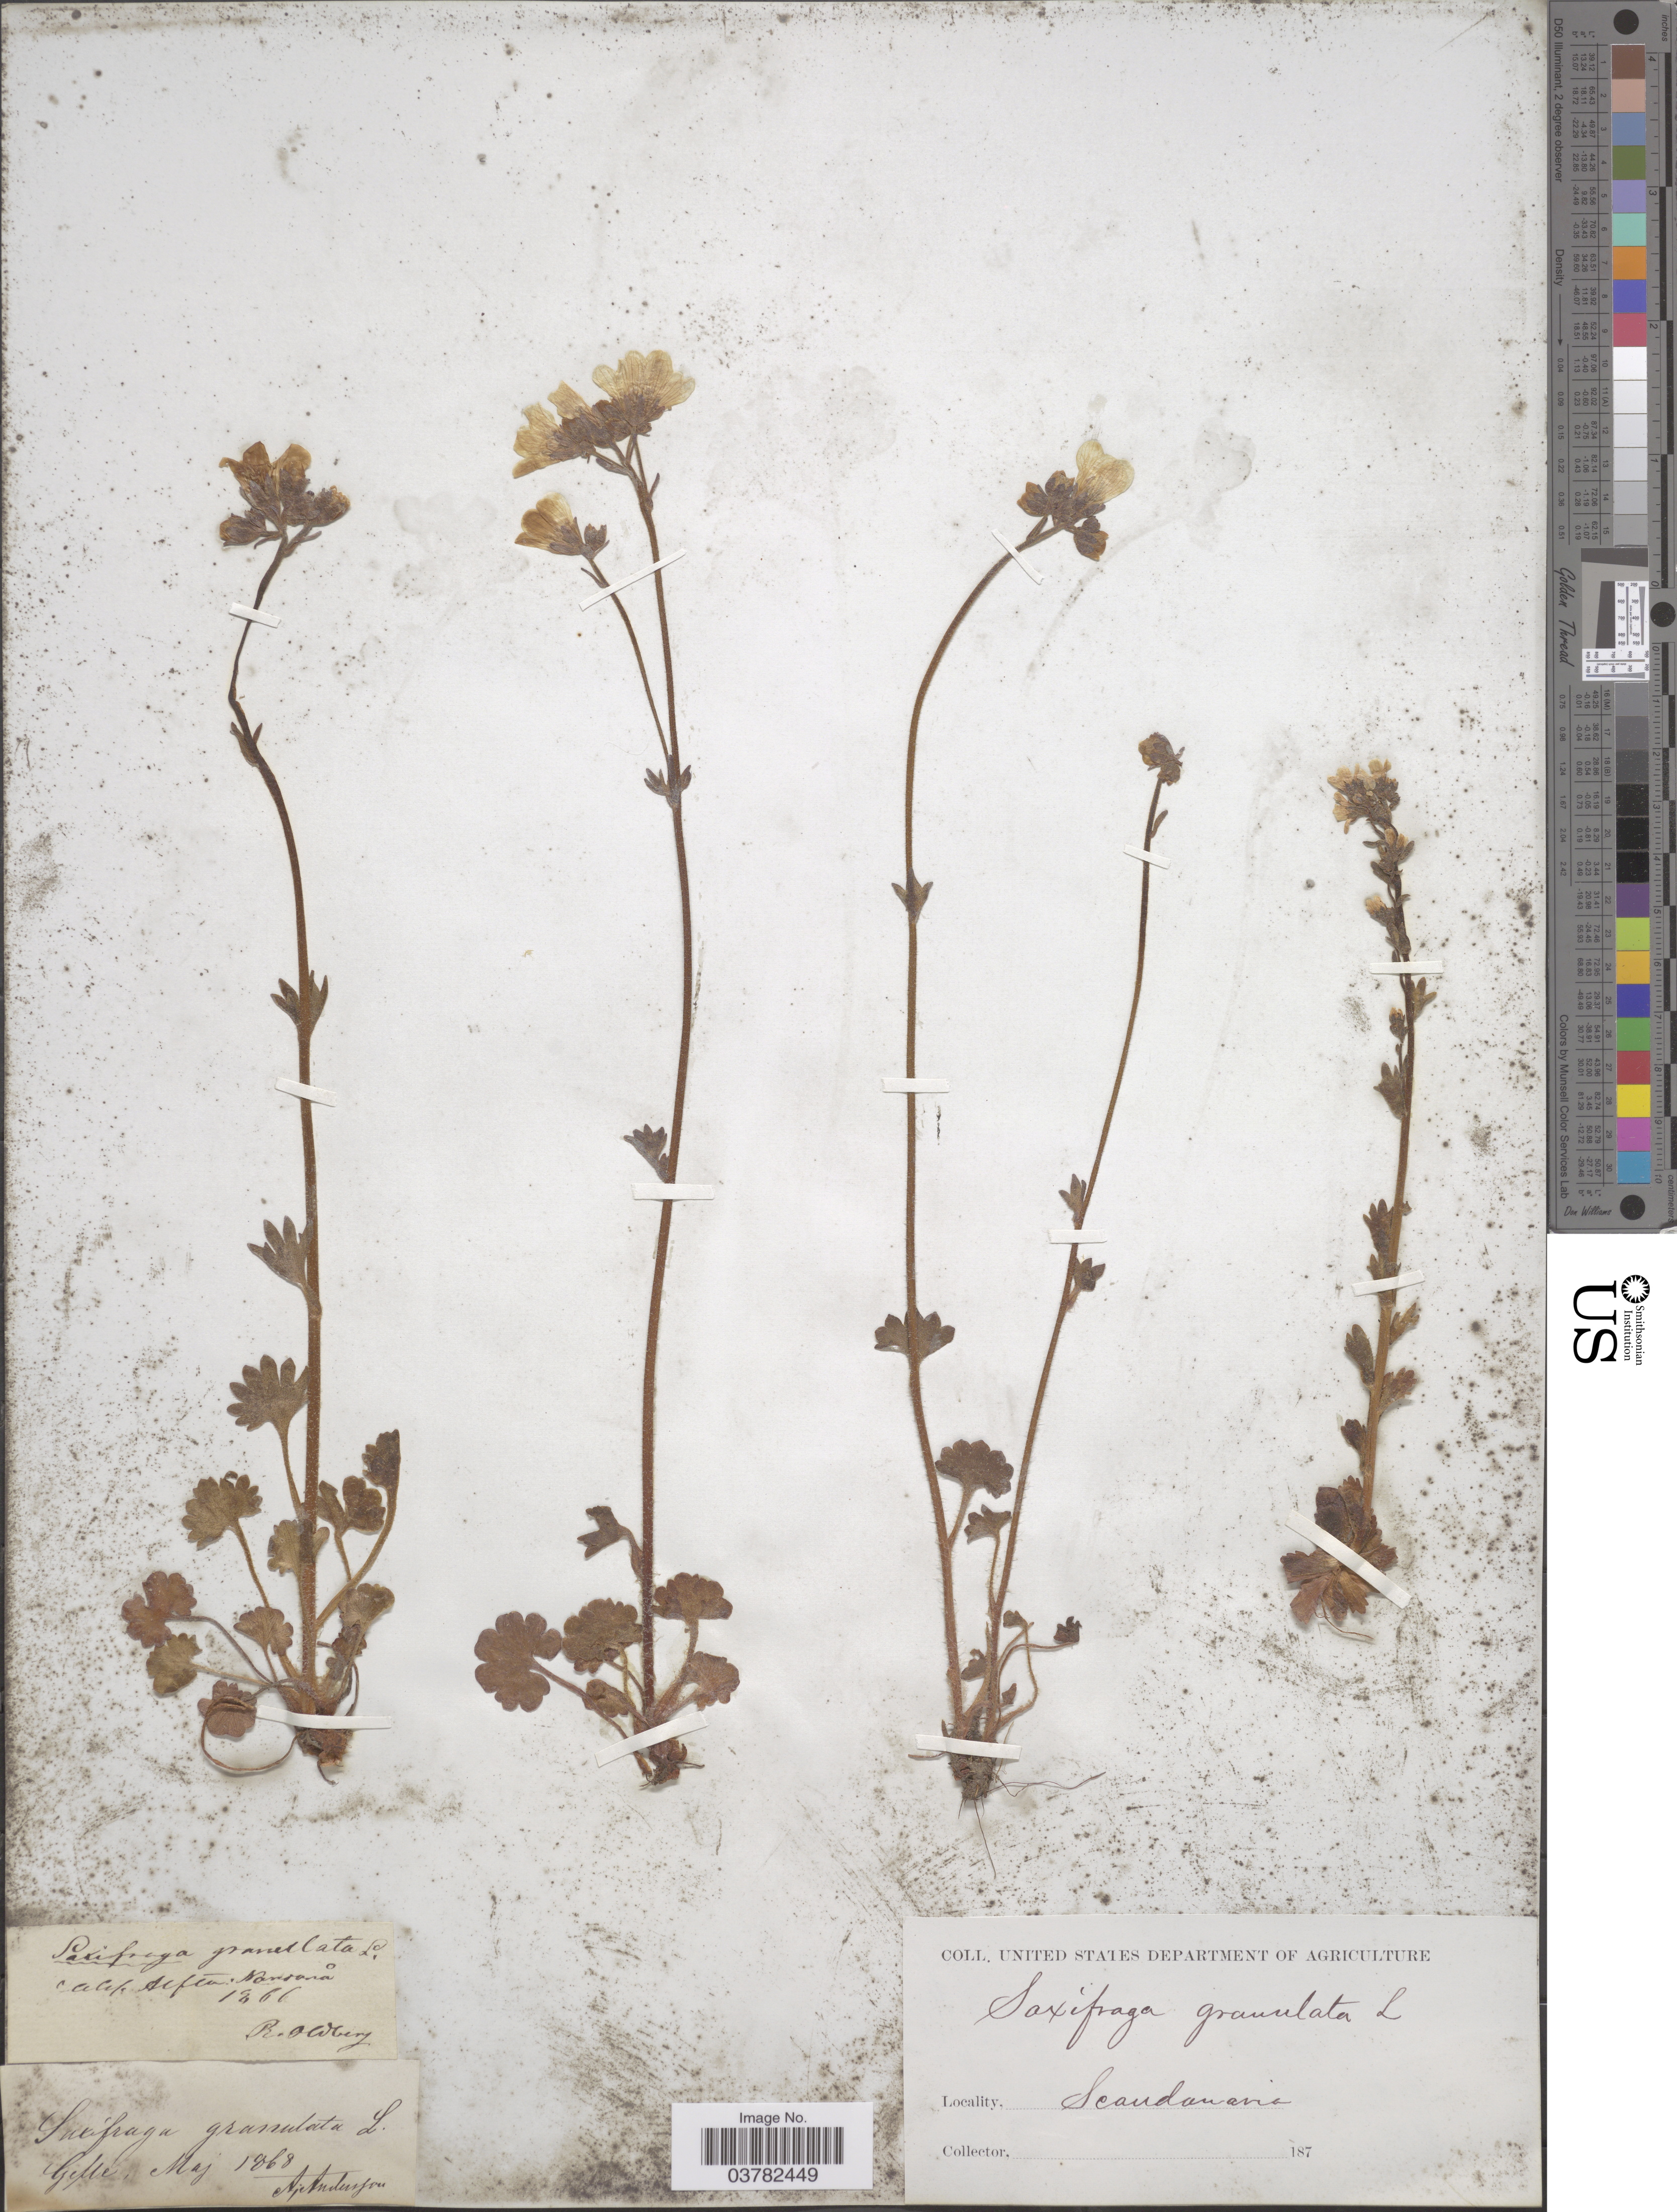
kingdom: Plantae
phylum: Tracheophyta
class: Magnoliopsida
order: Saxifragales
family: Saxifragaceae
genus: Saxifraga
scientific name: Saxifraga granulata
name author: L.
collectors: A. Anderson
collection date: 1868-05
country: Sweden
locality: [illegible text]. Scandinavia. [illegible text]. Alfta [illegible text] Gefle.